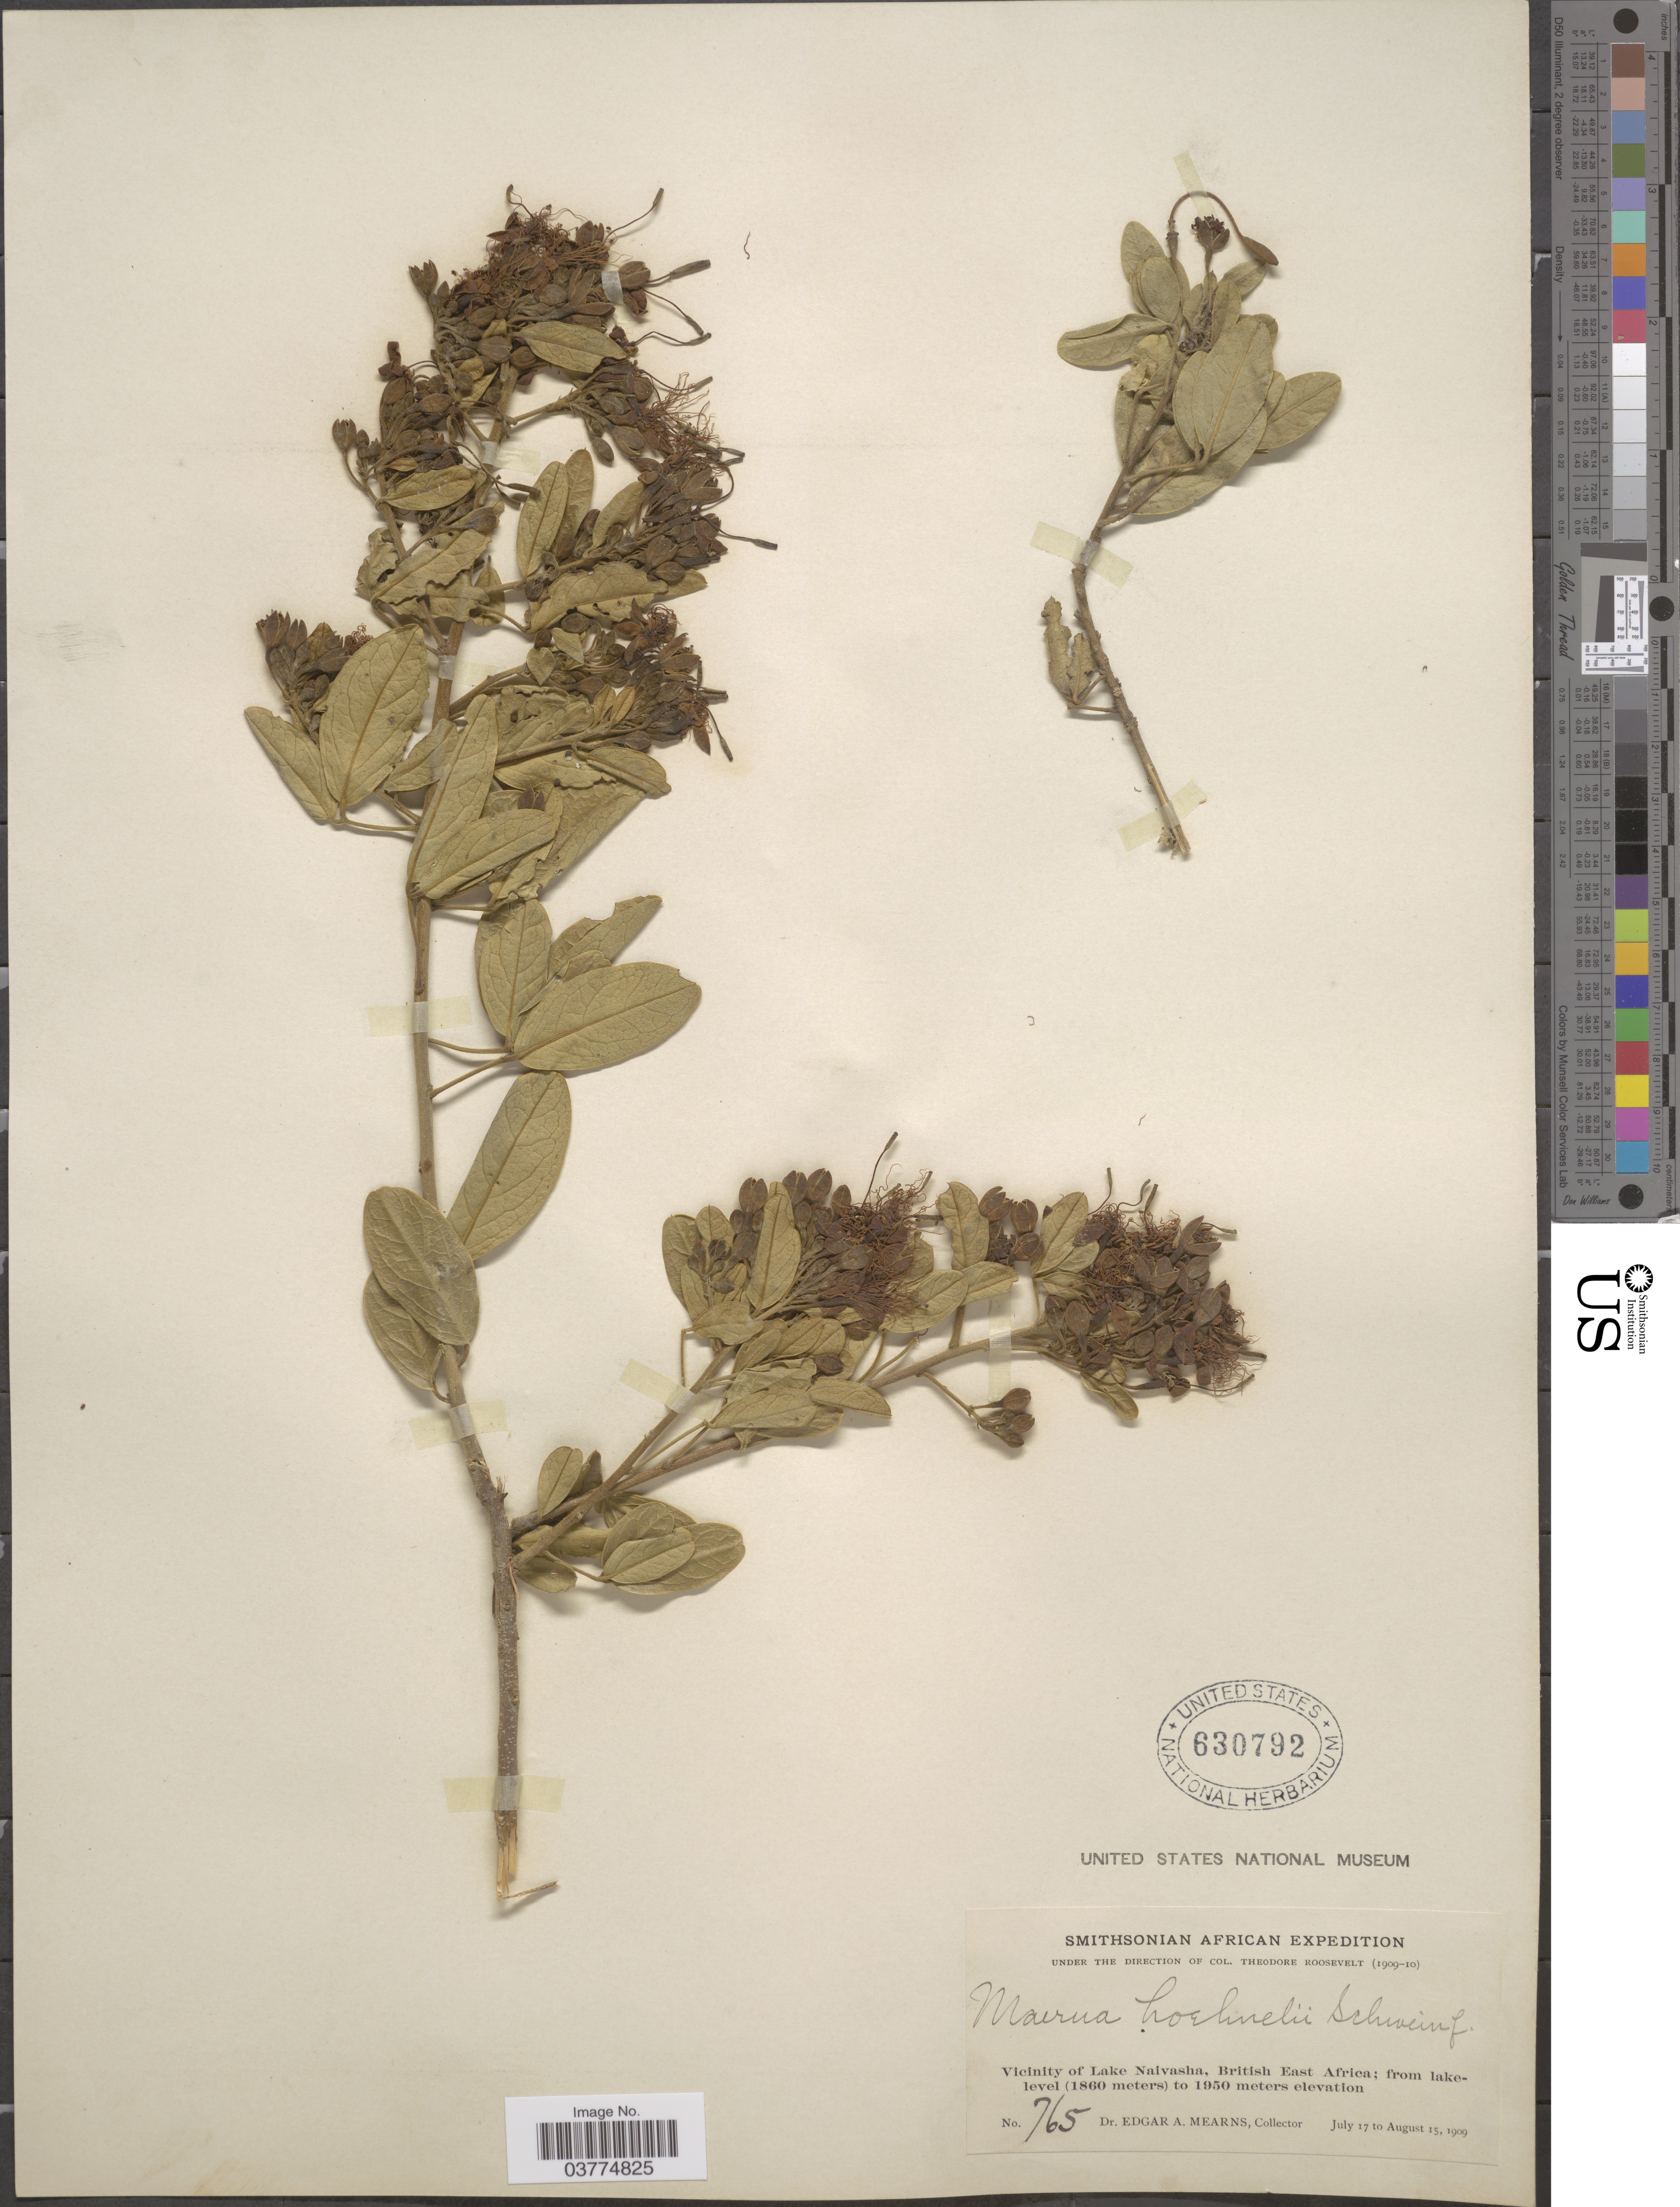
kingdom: Plantae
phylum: Tracheophyta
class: Magnoliopsida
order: Brassicales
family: Capparaceae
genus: Maerua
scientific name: Maerua hoehnelii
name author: Schweinf.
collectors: E. A. Mearns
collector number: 765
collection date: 1909-07-17/1909-08-15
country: Kenya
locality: Vicinity of Lake Naivasha, British East Africa.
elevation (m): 1860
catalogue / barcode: US 630792